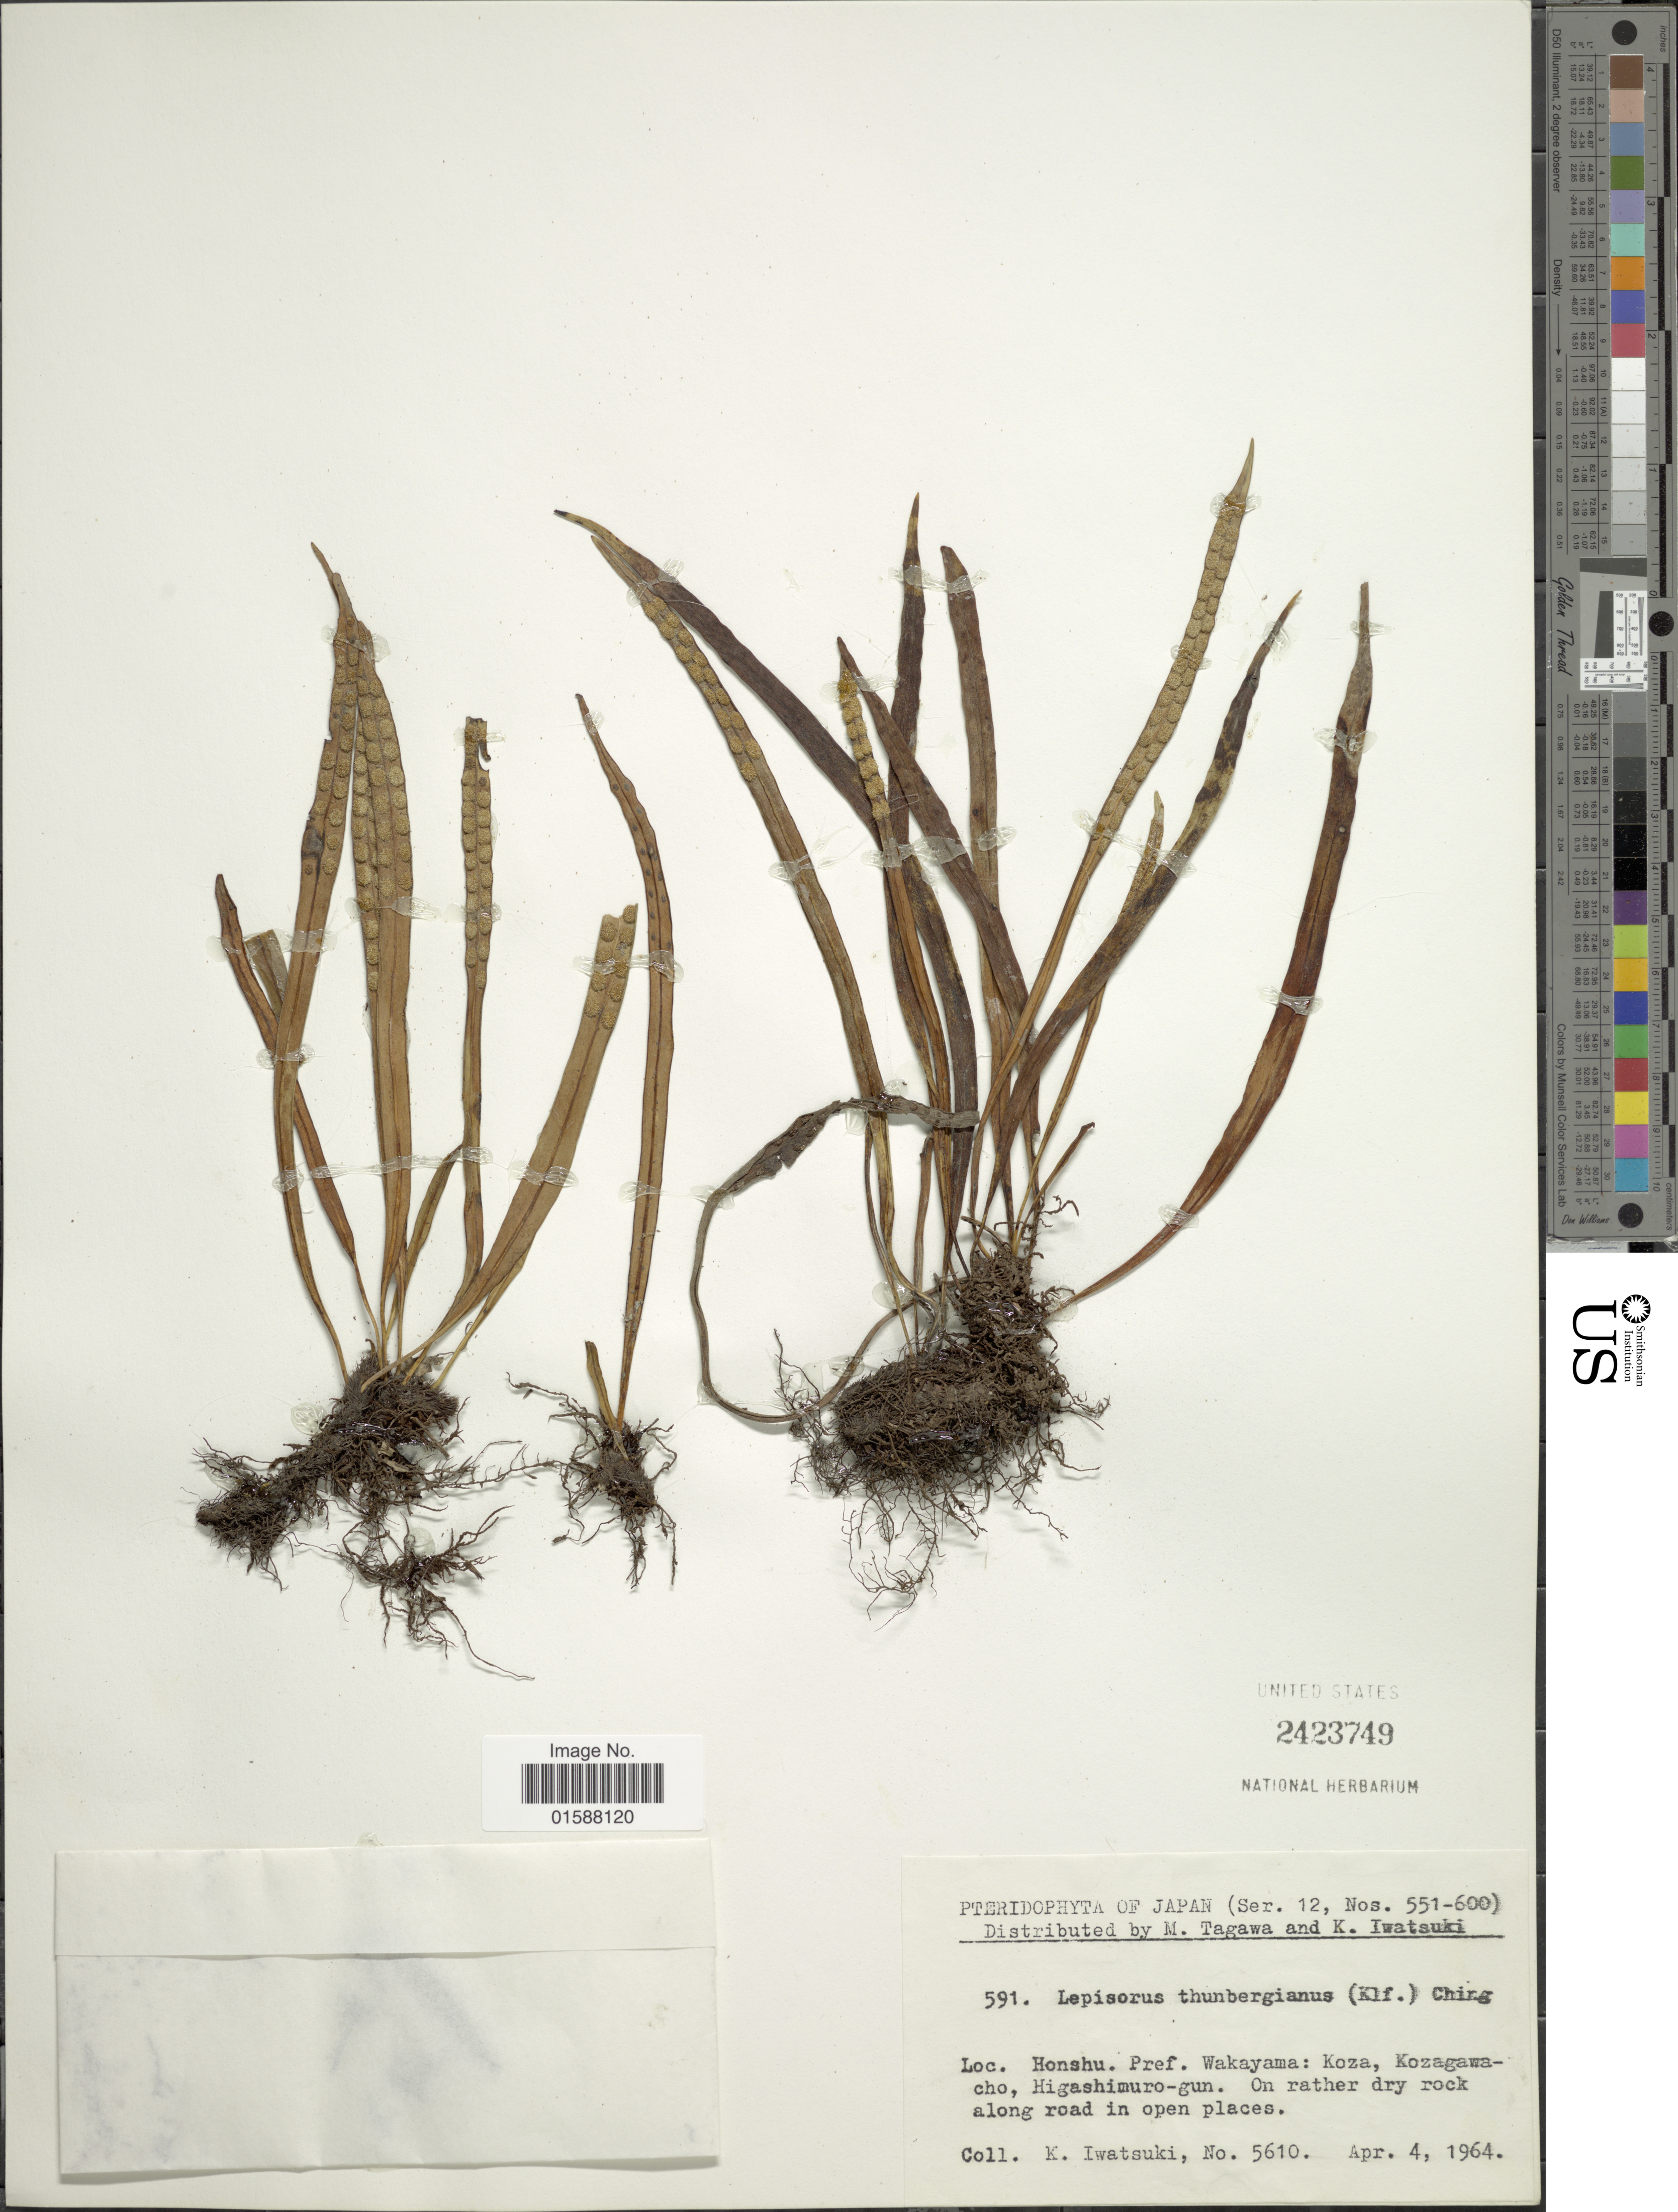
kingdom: Plantae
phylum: Tracheophyta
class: Polypodiopsida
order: Polypodiales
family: Polypodiaceae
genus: Lepisorus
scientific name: Lepisorus thunbergianus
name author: (Kaulf.) Ching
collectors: K. Iwatsuki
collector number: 5610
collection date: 1964-04-04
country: Japan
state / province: Wakayama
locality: Honshu. Koza, Kozagawa-cho, Higashimuro-gun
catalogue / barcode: US 2423749